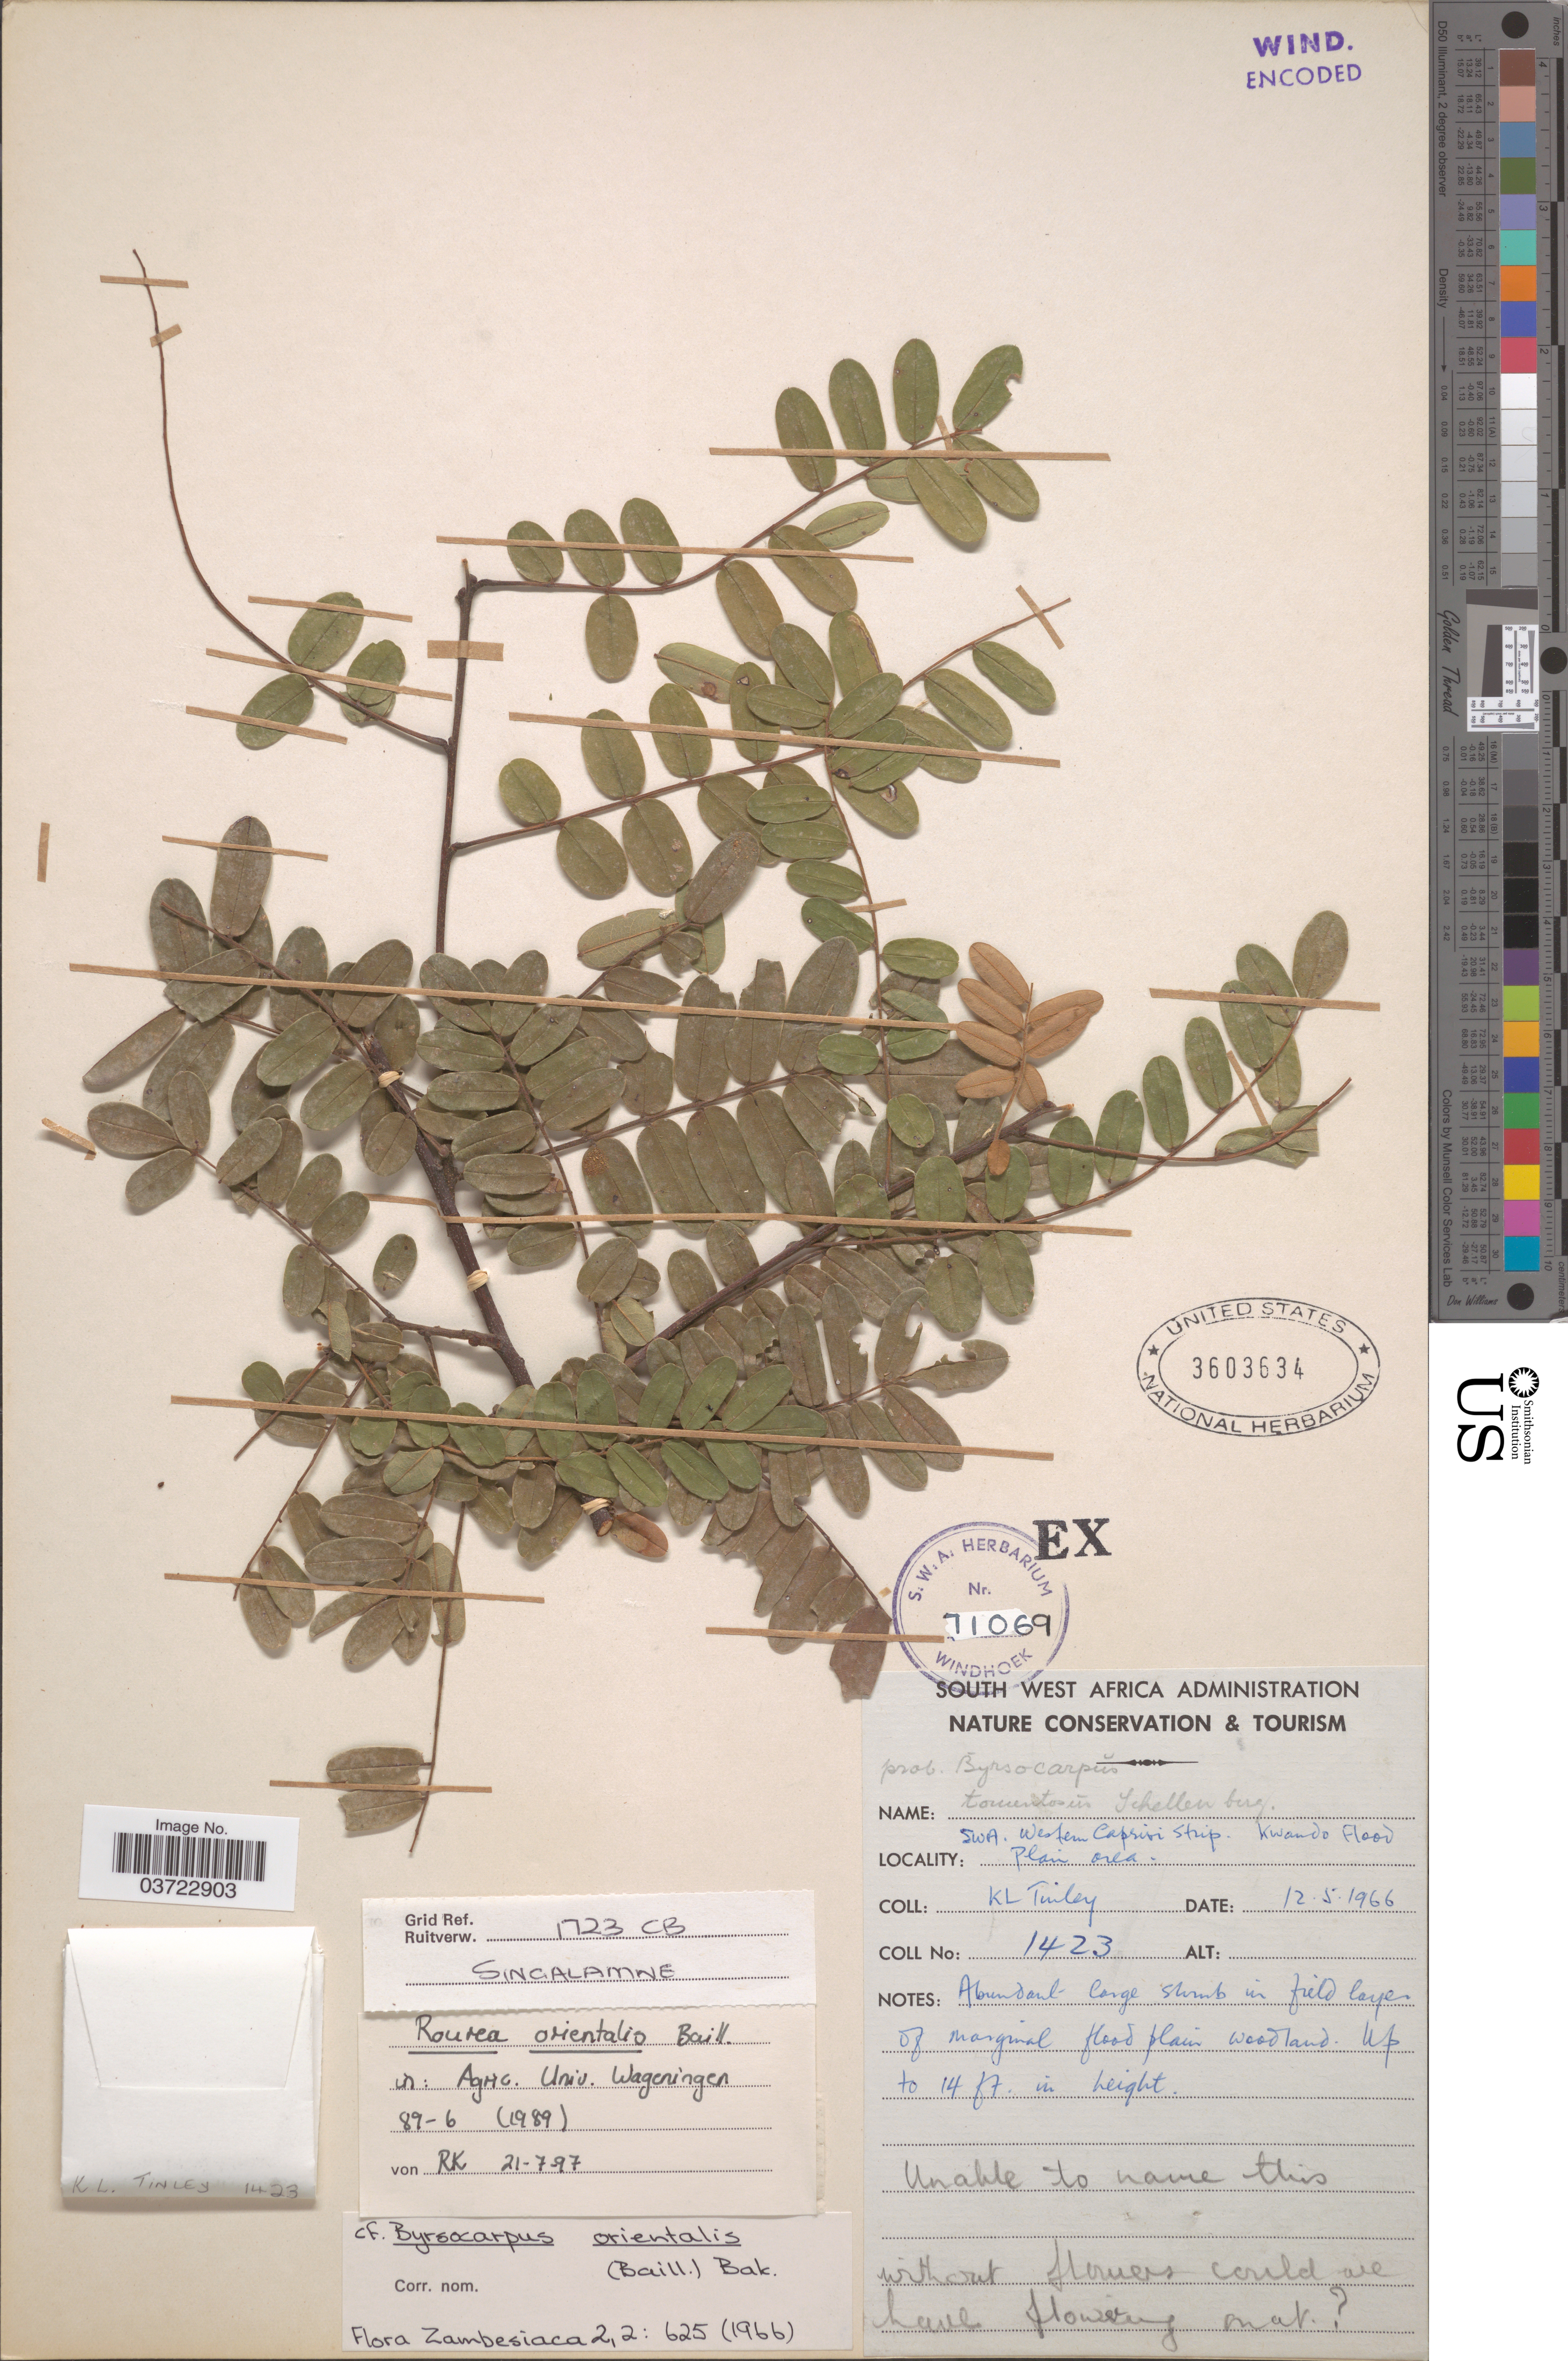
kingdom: Plantae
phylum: Tracheophyta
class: Magnoliopsida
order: Oxalidales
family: Connaraceae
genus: Rourea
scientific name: Rourea orientalis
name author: Baill.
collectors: K. Tinley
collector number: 1423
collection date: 1966-05-12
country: Namibia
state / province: Caprivi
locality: SWA. Western Caprivi Strip. Kwando Flood Plain area.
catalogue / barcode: US 3603634